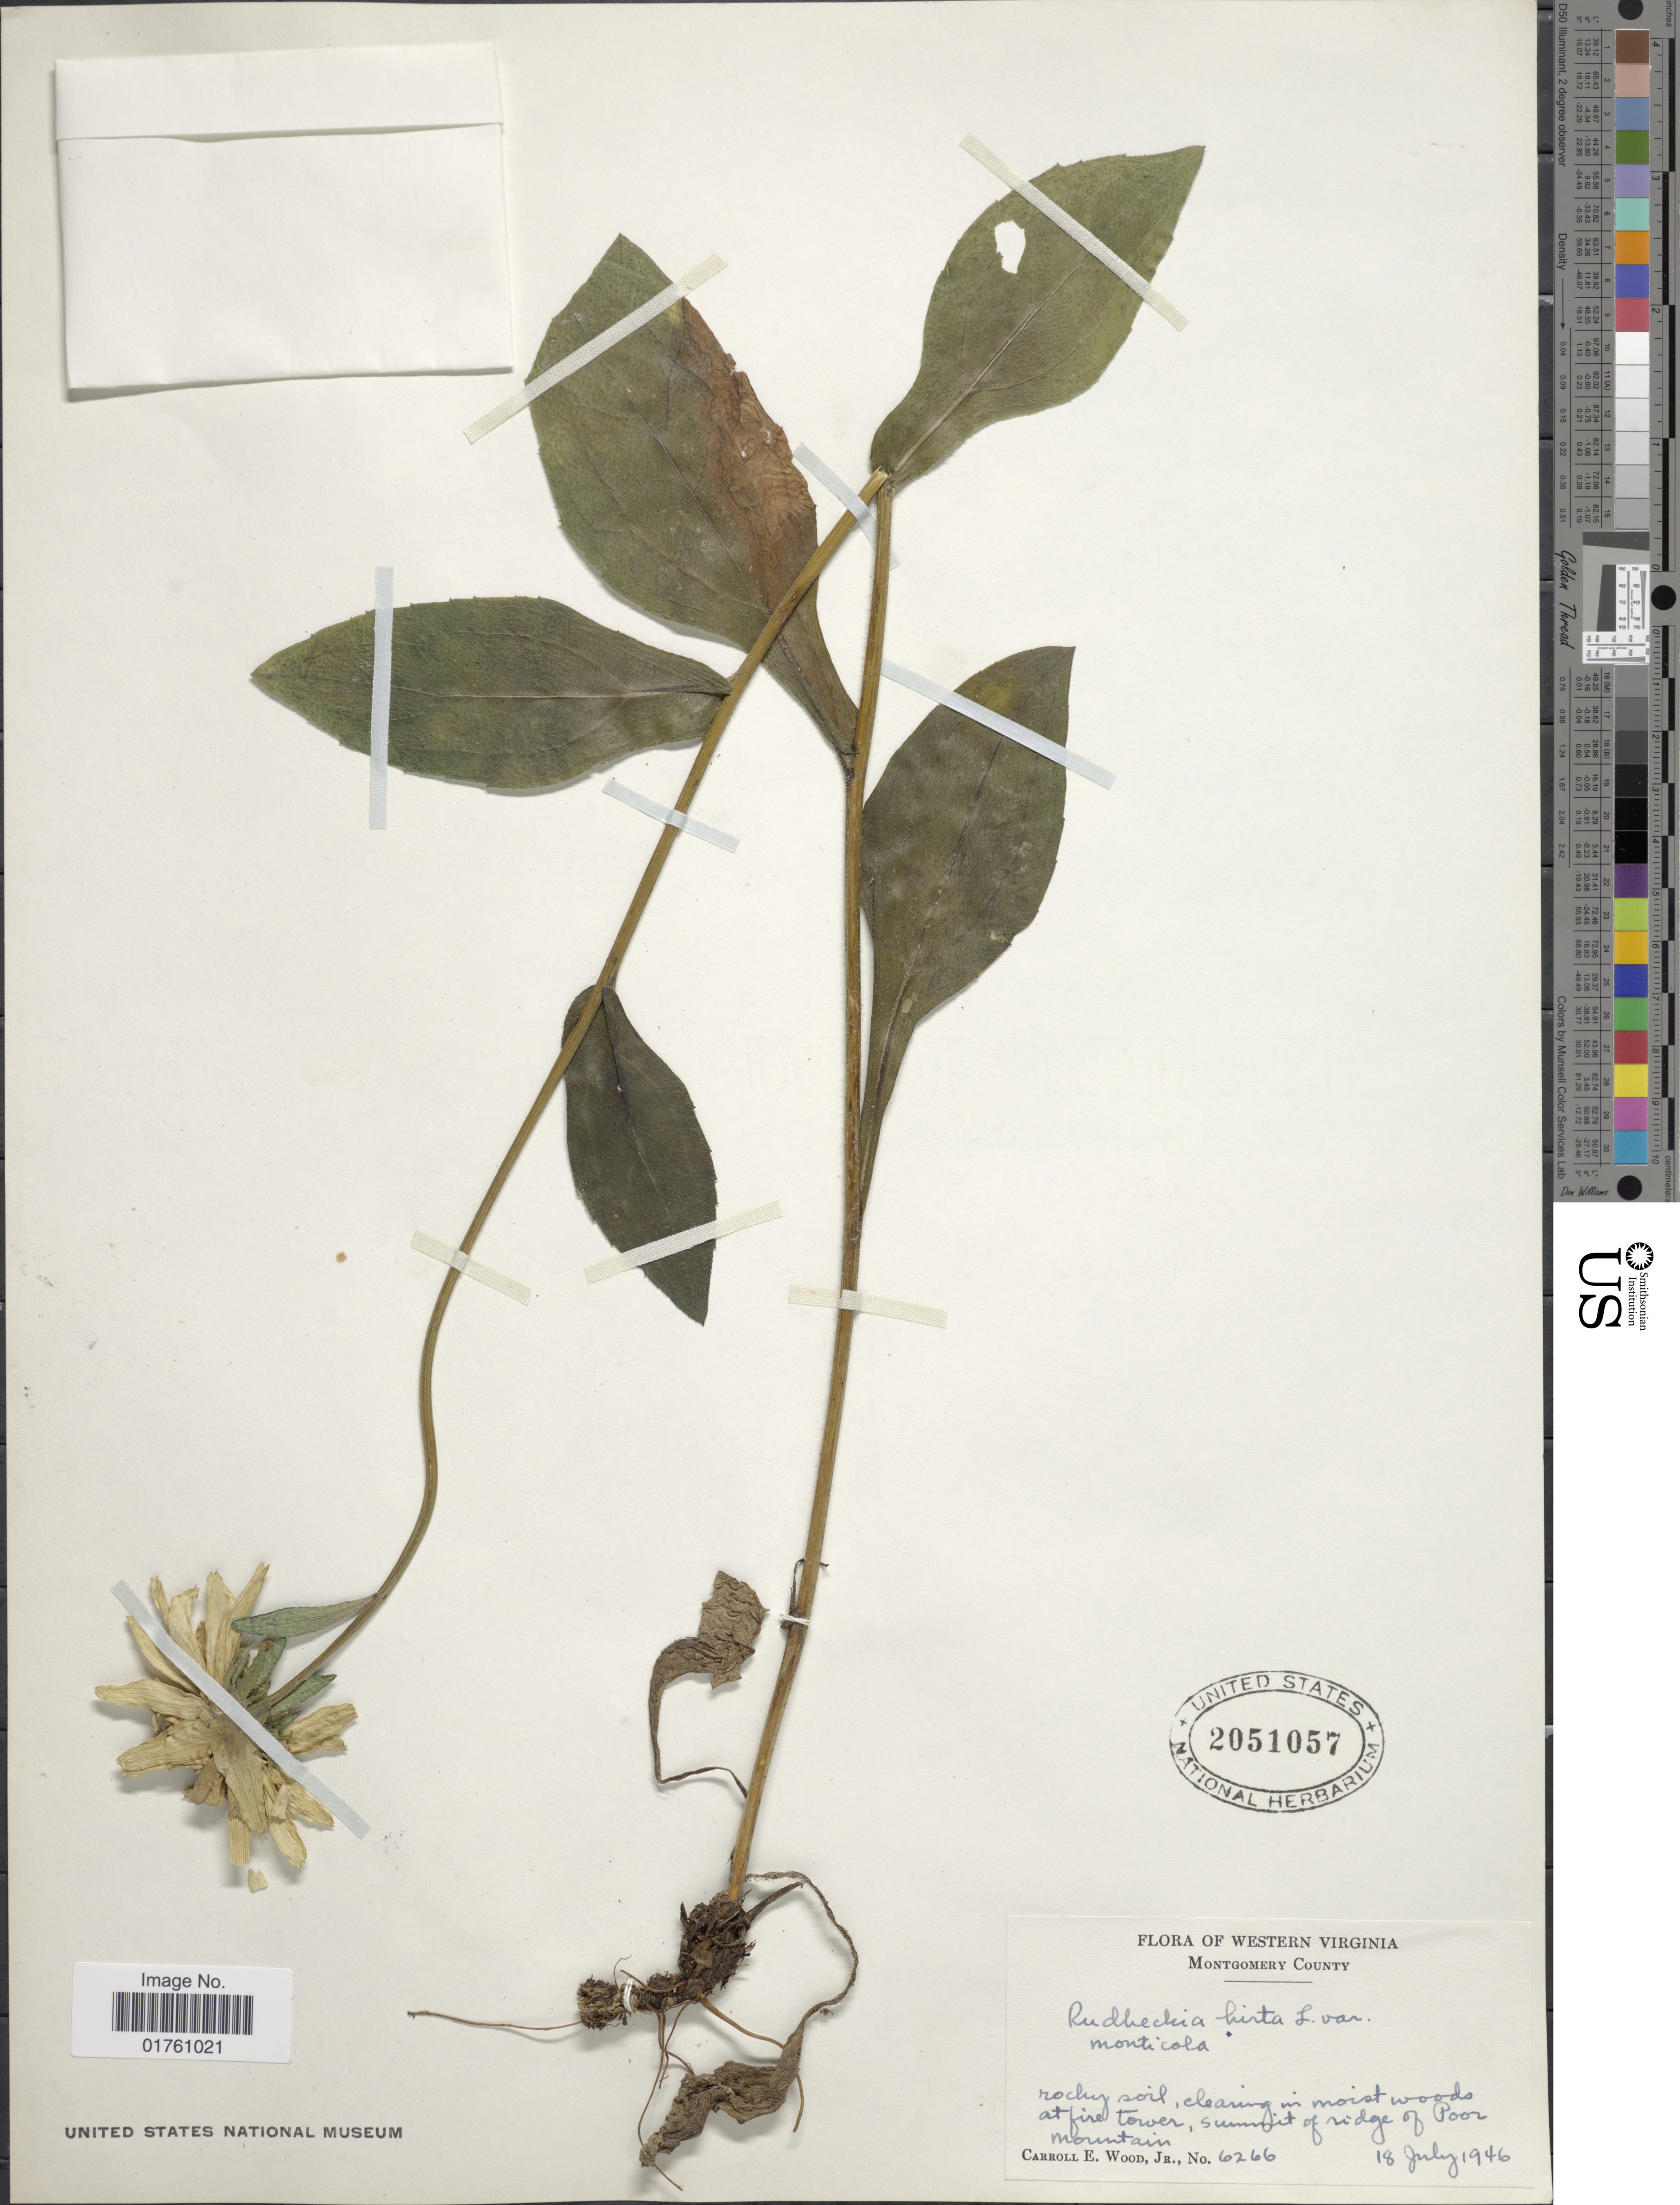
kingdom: Plantae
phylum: Tracheophyta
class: Magnoliopsida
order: Asterales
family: Asteraceae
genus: Rudbeckia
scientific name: Rudbeckia hirta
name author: L.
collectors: C. E. Wood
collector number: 6266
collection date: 1946-07-18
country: United States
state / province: Virginia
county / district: Montgomery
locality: Western Virginia, Montgomery County, rocky soil, clearing in moist woods at fire tower, summit of ridge of Poor mountain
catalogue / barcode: US 2051057